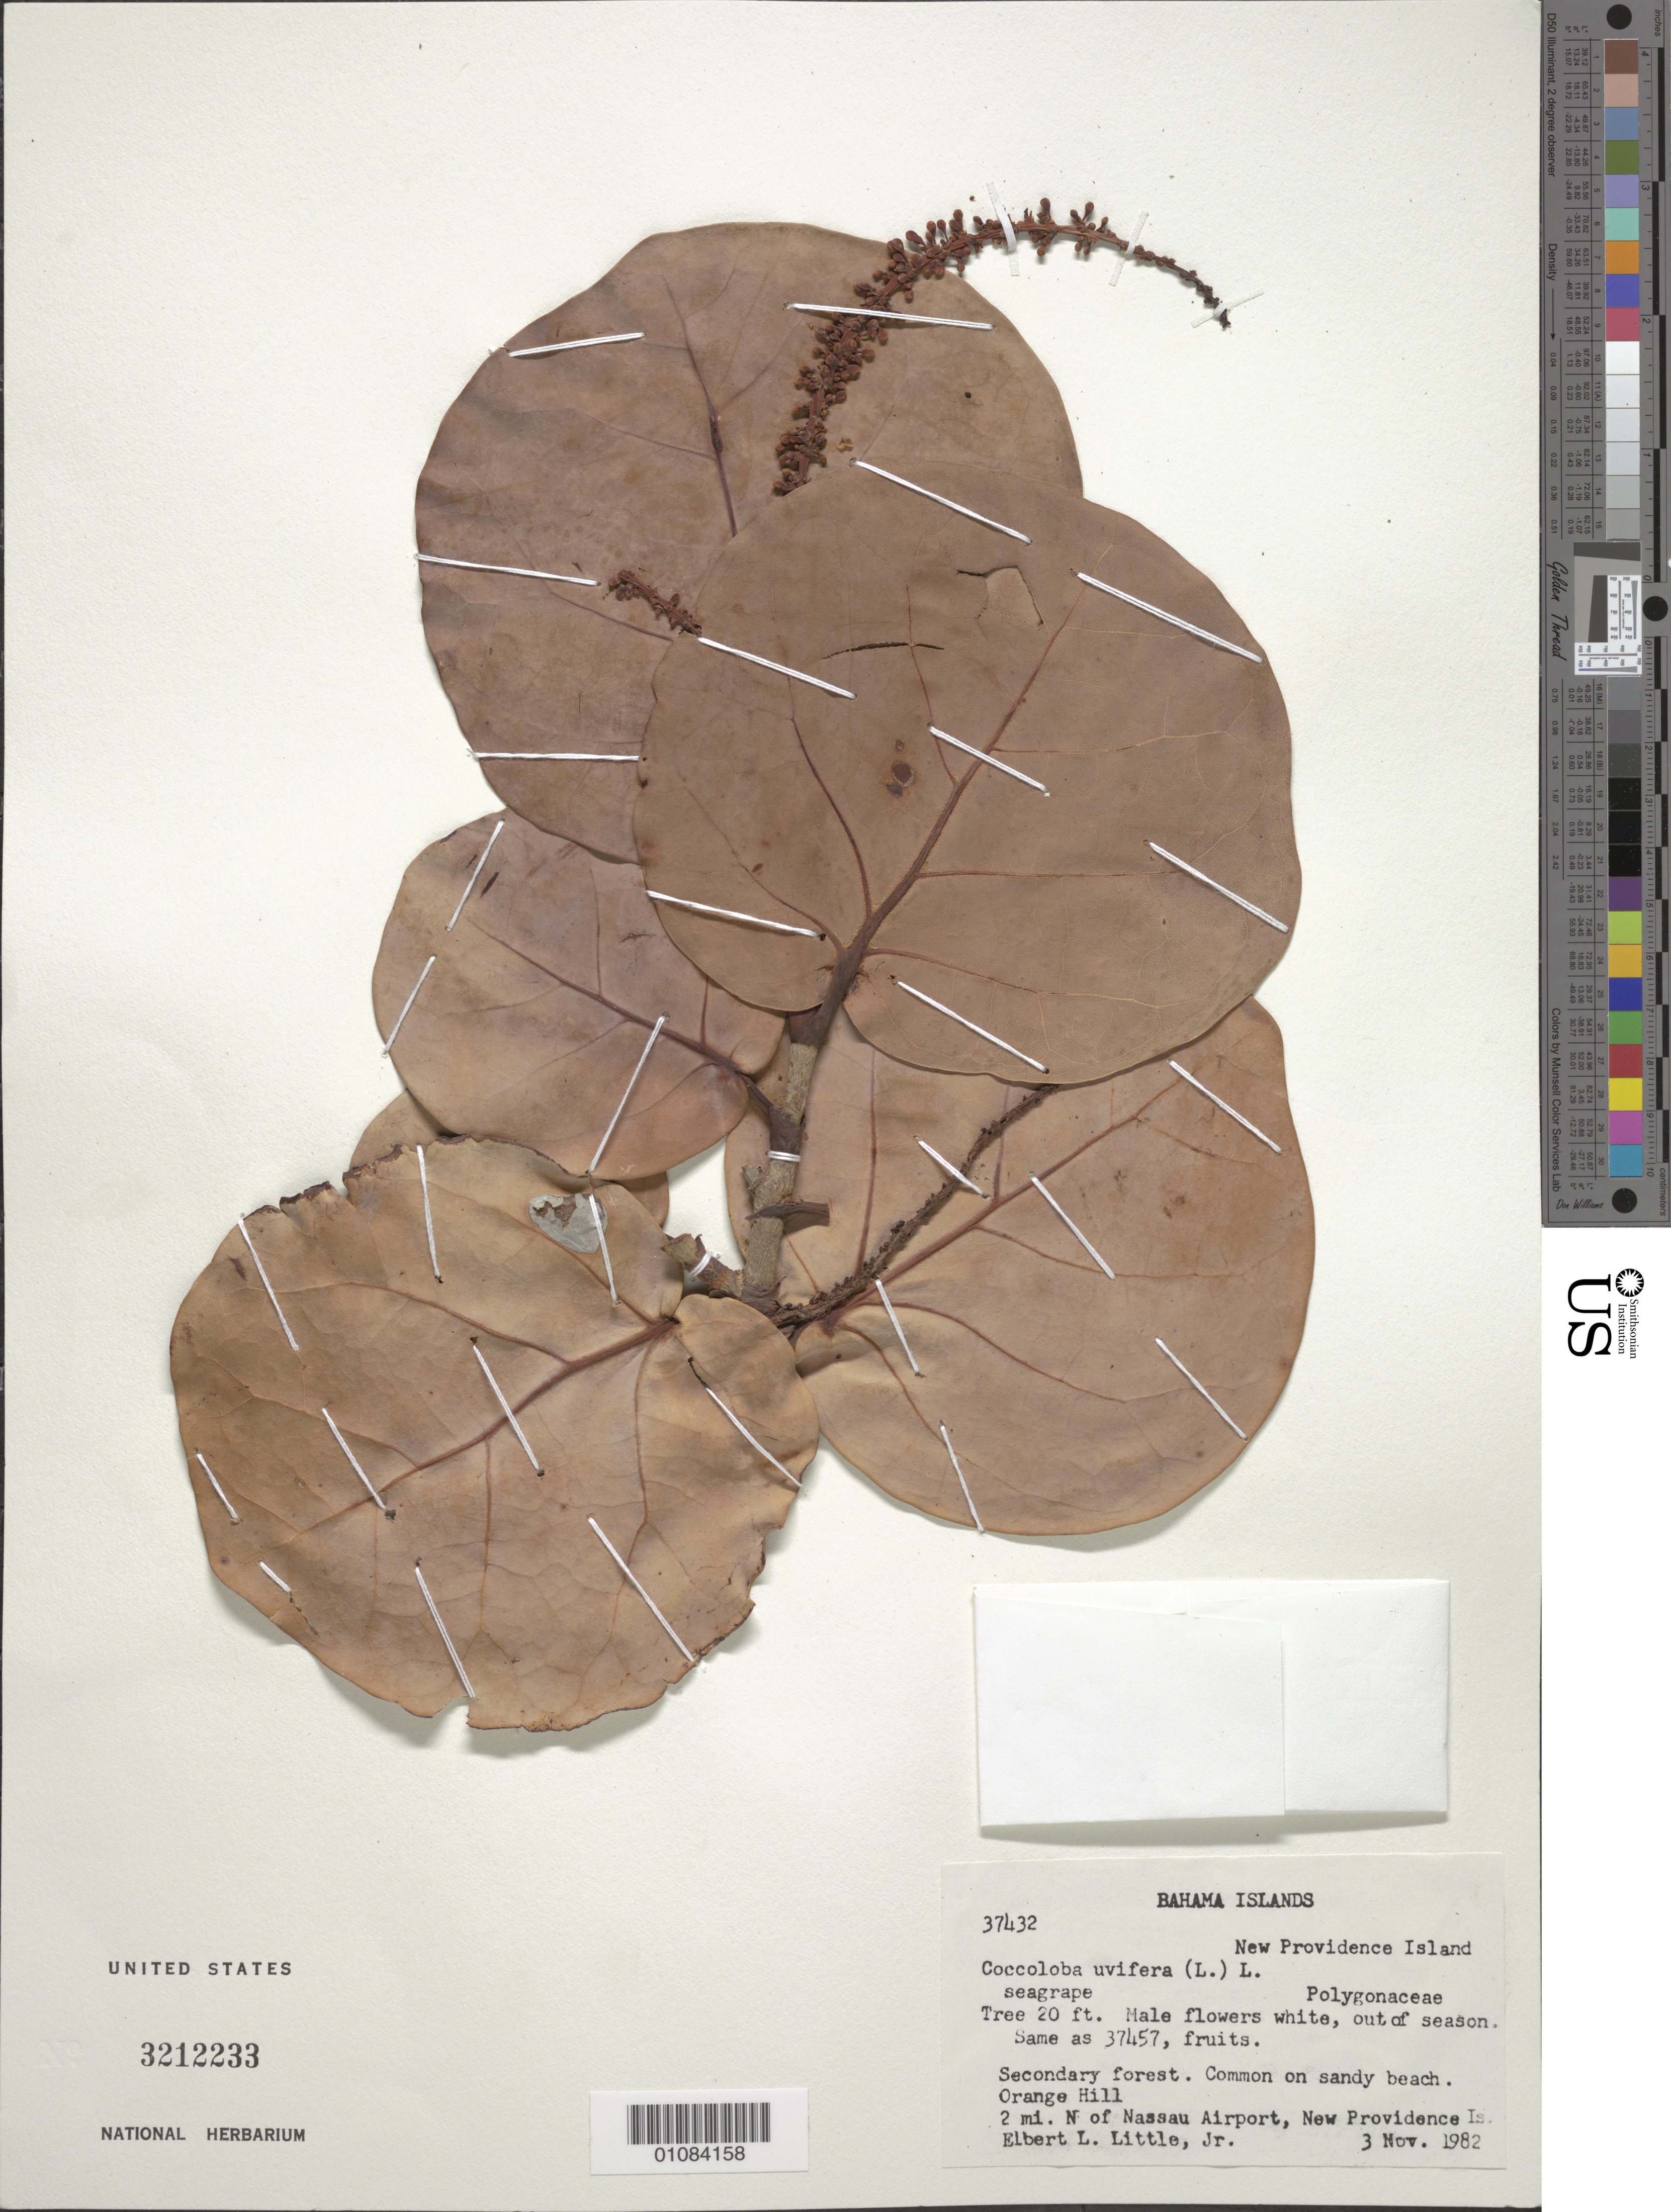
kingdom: Plantae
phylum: Tracheophyta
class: Magnoliopsida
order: Caryophyllales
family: Polygonaceae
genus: Coccoloba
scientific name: Coccoloba uvifera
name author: L.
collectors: E. L. Little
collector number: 37432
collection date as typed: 03 Nov 1982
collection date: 1982-11-03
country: Bahamas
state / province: New Providence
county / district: Nassau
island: New Providence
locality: New Providence Is., 2 mi. N of Nassau Airport, Orange Hill.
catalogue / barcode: US 3212233